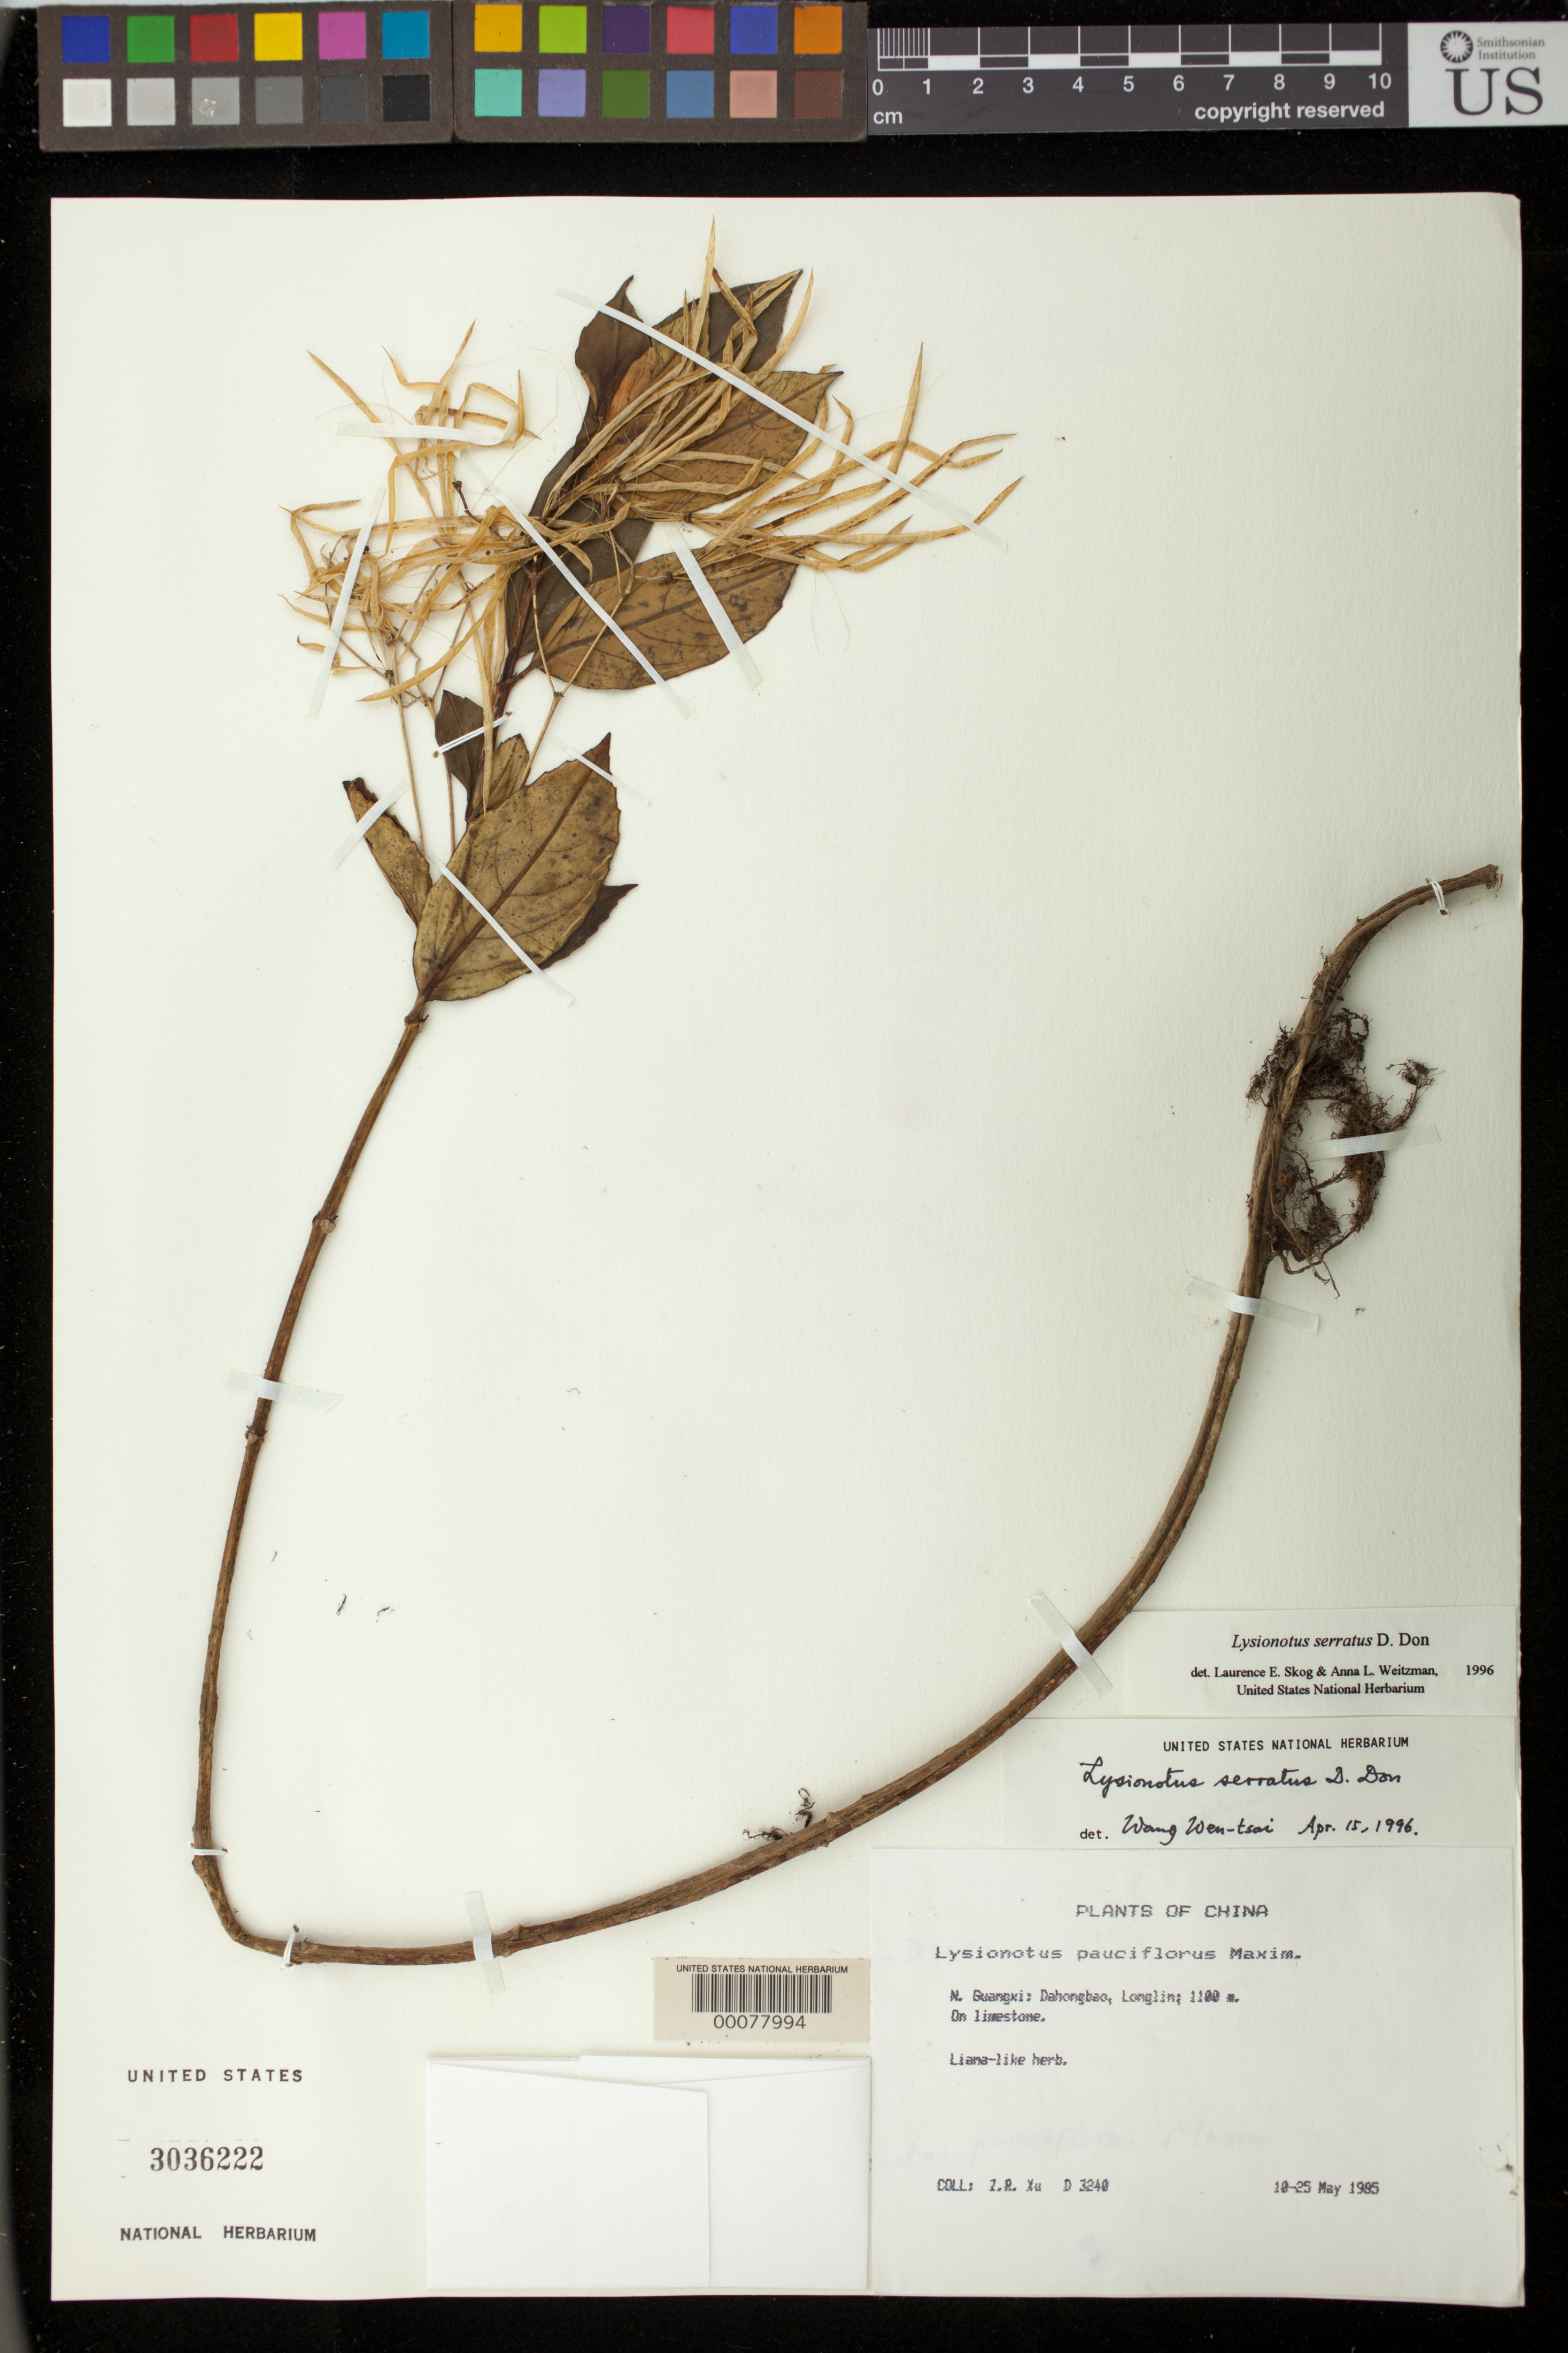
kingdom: Plantae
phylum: Tracheophyta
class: Magnoliopsida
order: Lamiales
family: Gesneriaceae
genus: Lysionotus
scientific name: Lysionotus serratus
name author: D. Don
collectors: Z. Xu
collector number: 3240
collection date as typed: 10-25 May 1985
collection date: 1985-05-10/1985-05-25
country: China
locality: N guangui, dahongbac, longlin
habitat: On limestone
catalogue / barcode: US 3036222